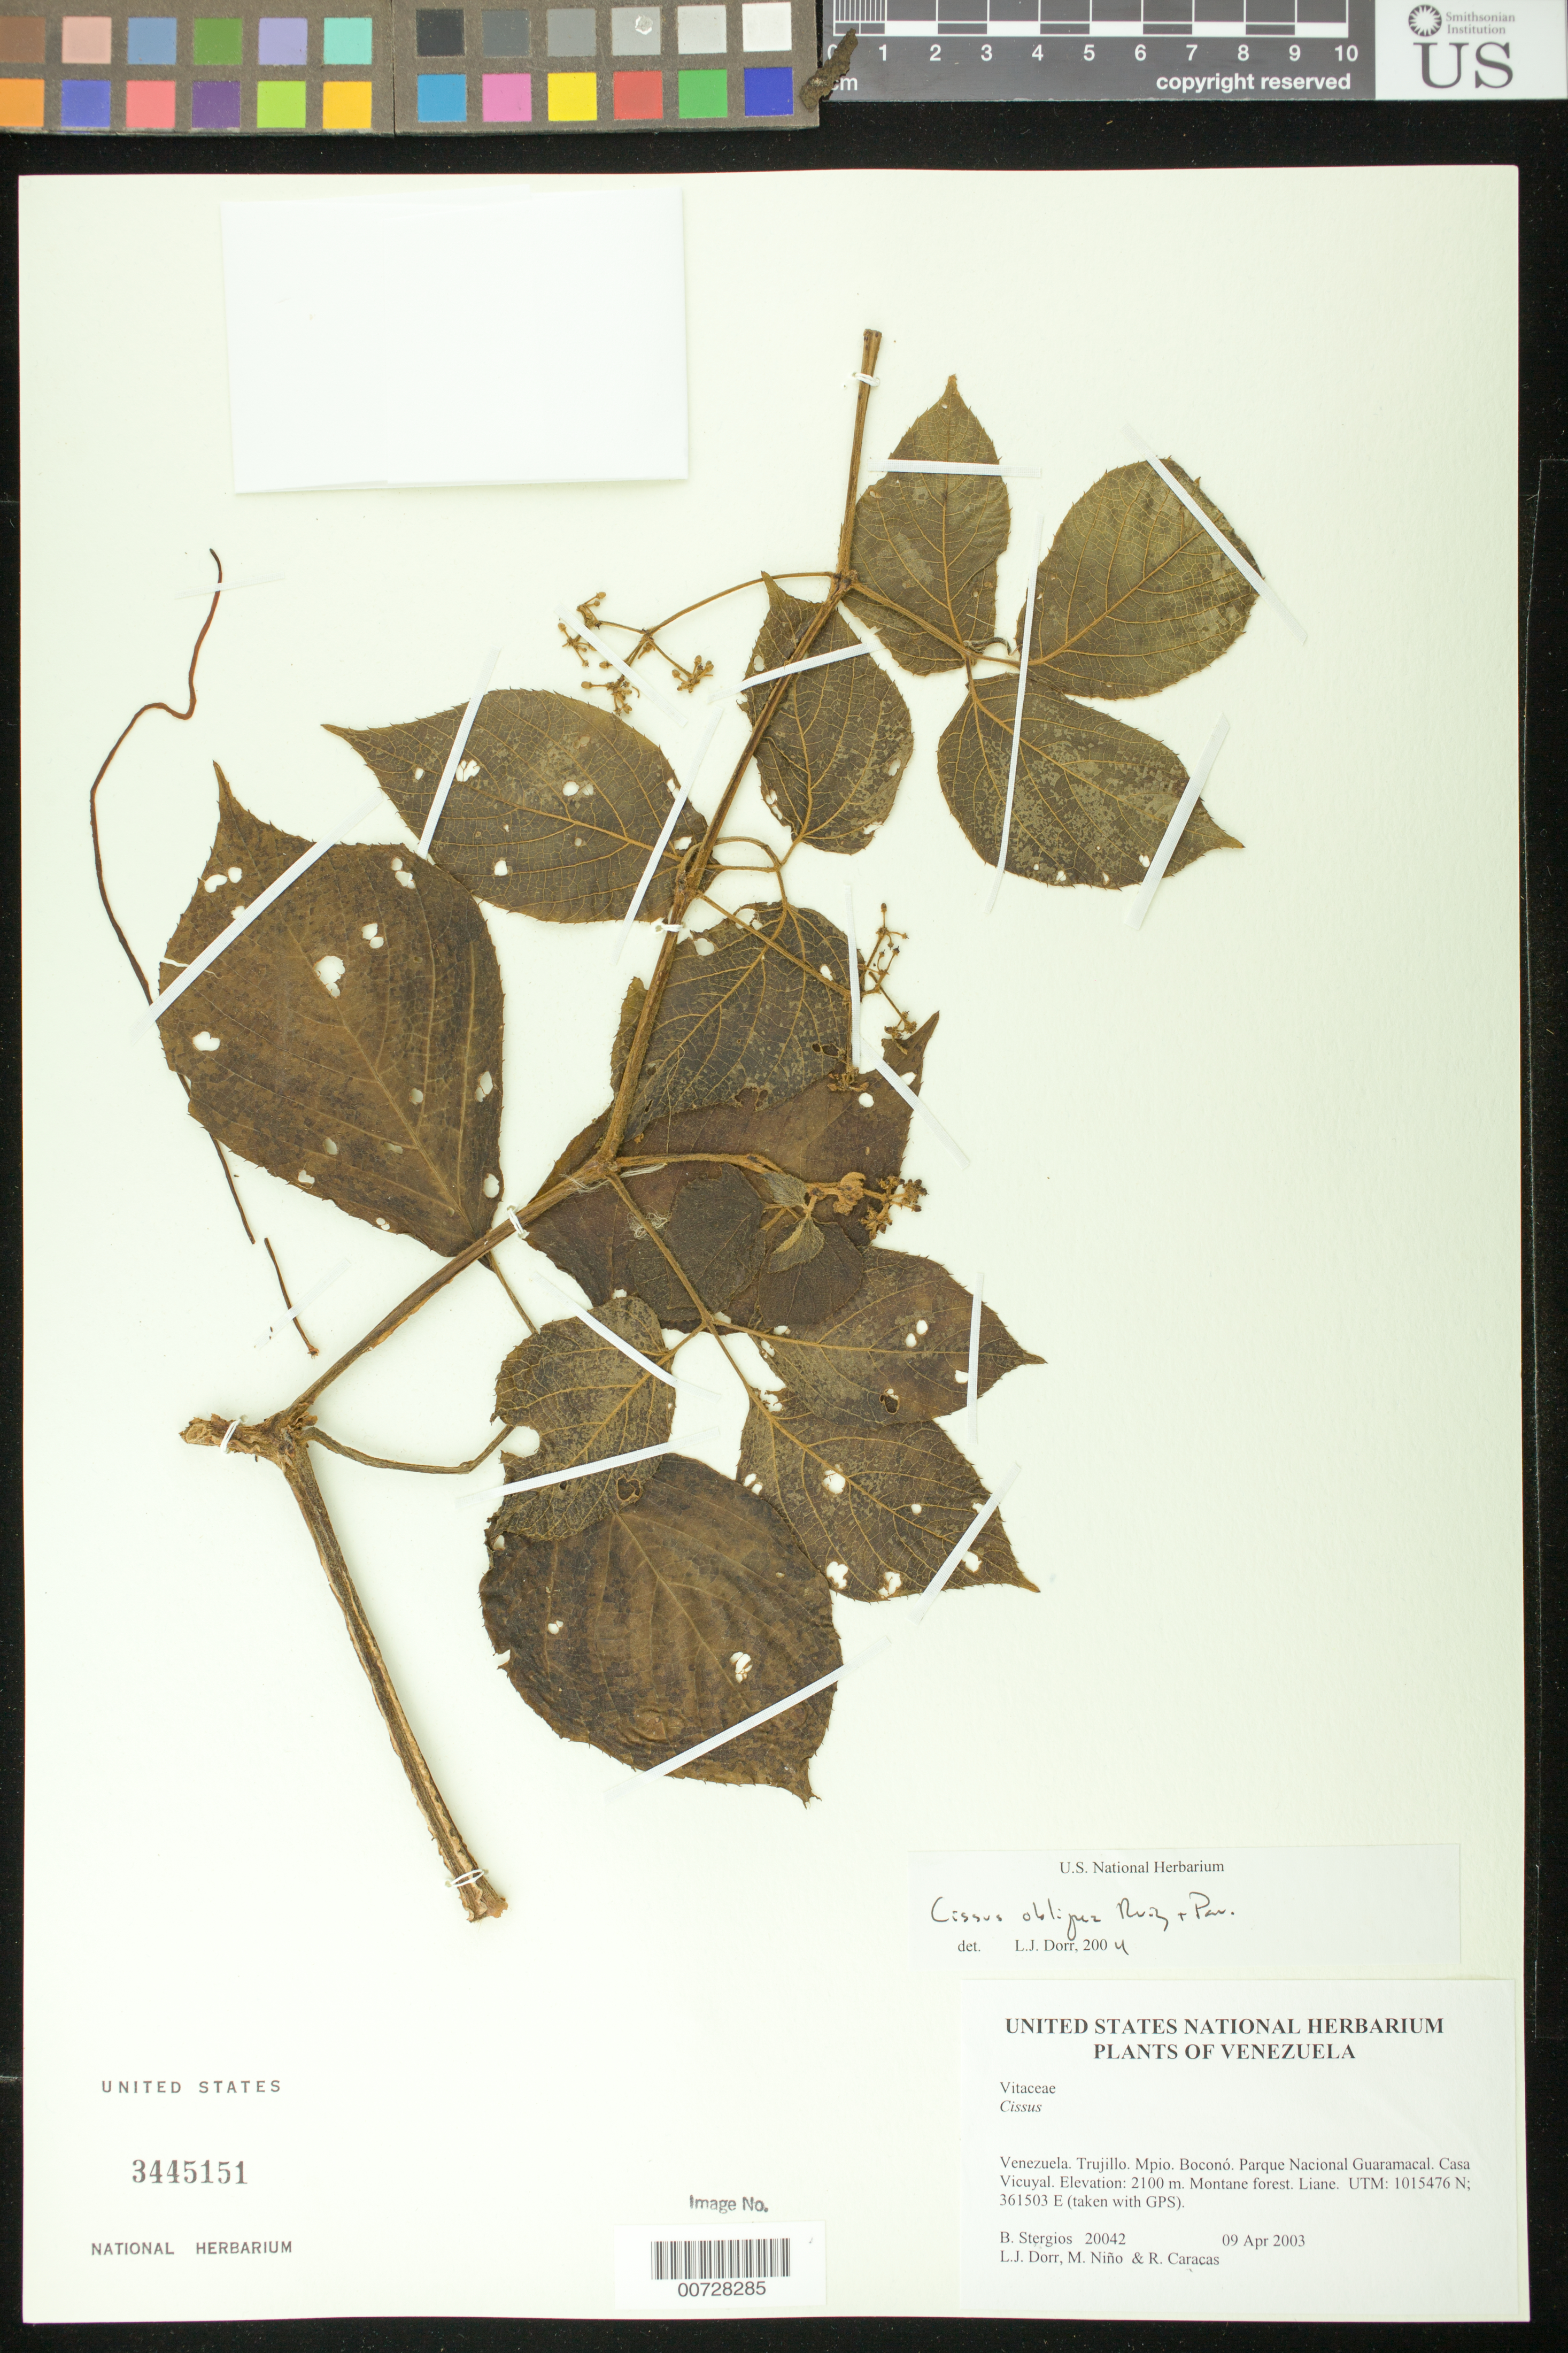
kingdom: Plantae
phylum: Tracheophyta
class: Magnoliopsida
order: Vitales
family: Vitaceae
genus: Cissus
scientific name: Cissus obliqua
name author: Ruiz & Pav.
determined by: Dorr, L. J., (BOT), Smithsonian Institution - National Museum of Natural History (UNITED STATES)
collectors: B. G. Stergios, L. J. Dorr, S. M. Niño & R. Caracas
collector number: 20042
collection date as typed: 09 Apr 2003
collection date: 2003-04-09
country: Venezuela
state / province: Trujillo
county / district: Boconó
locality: Parque Nacional Guaramacal. Casa Vicuyal.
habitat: Montane forest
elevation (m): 2100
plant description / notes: BM, P, PORT, TEX, US, VEN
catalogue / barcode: US 3445151